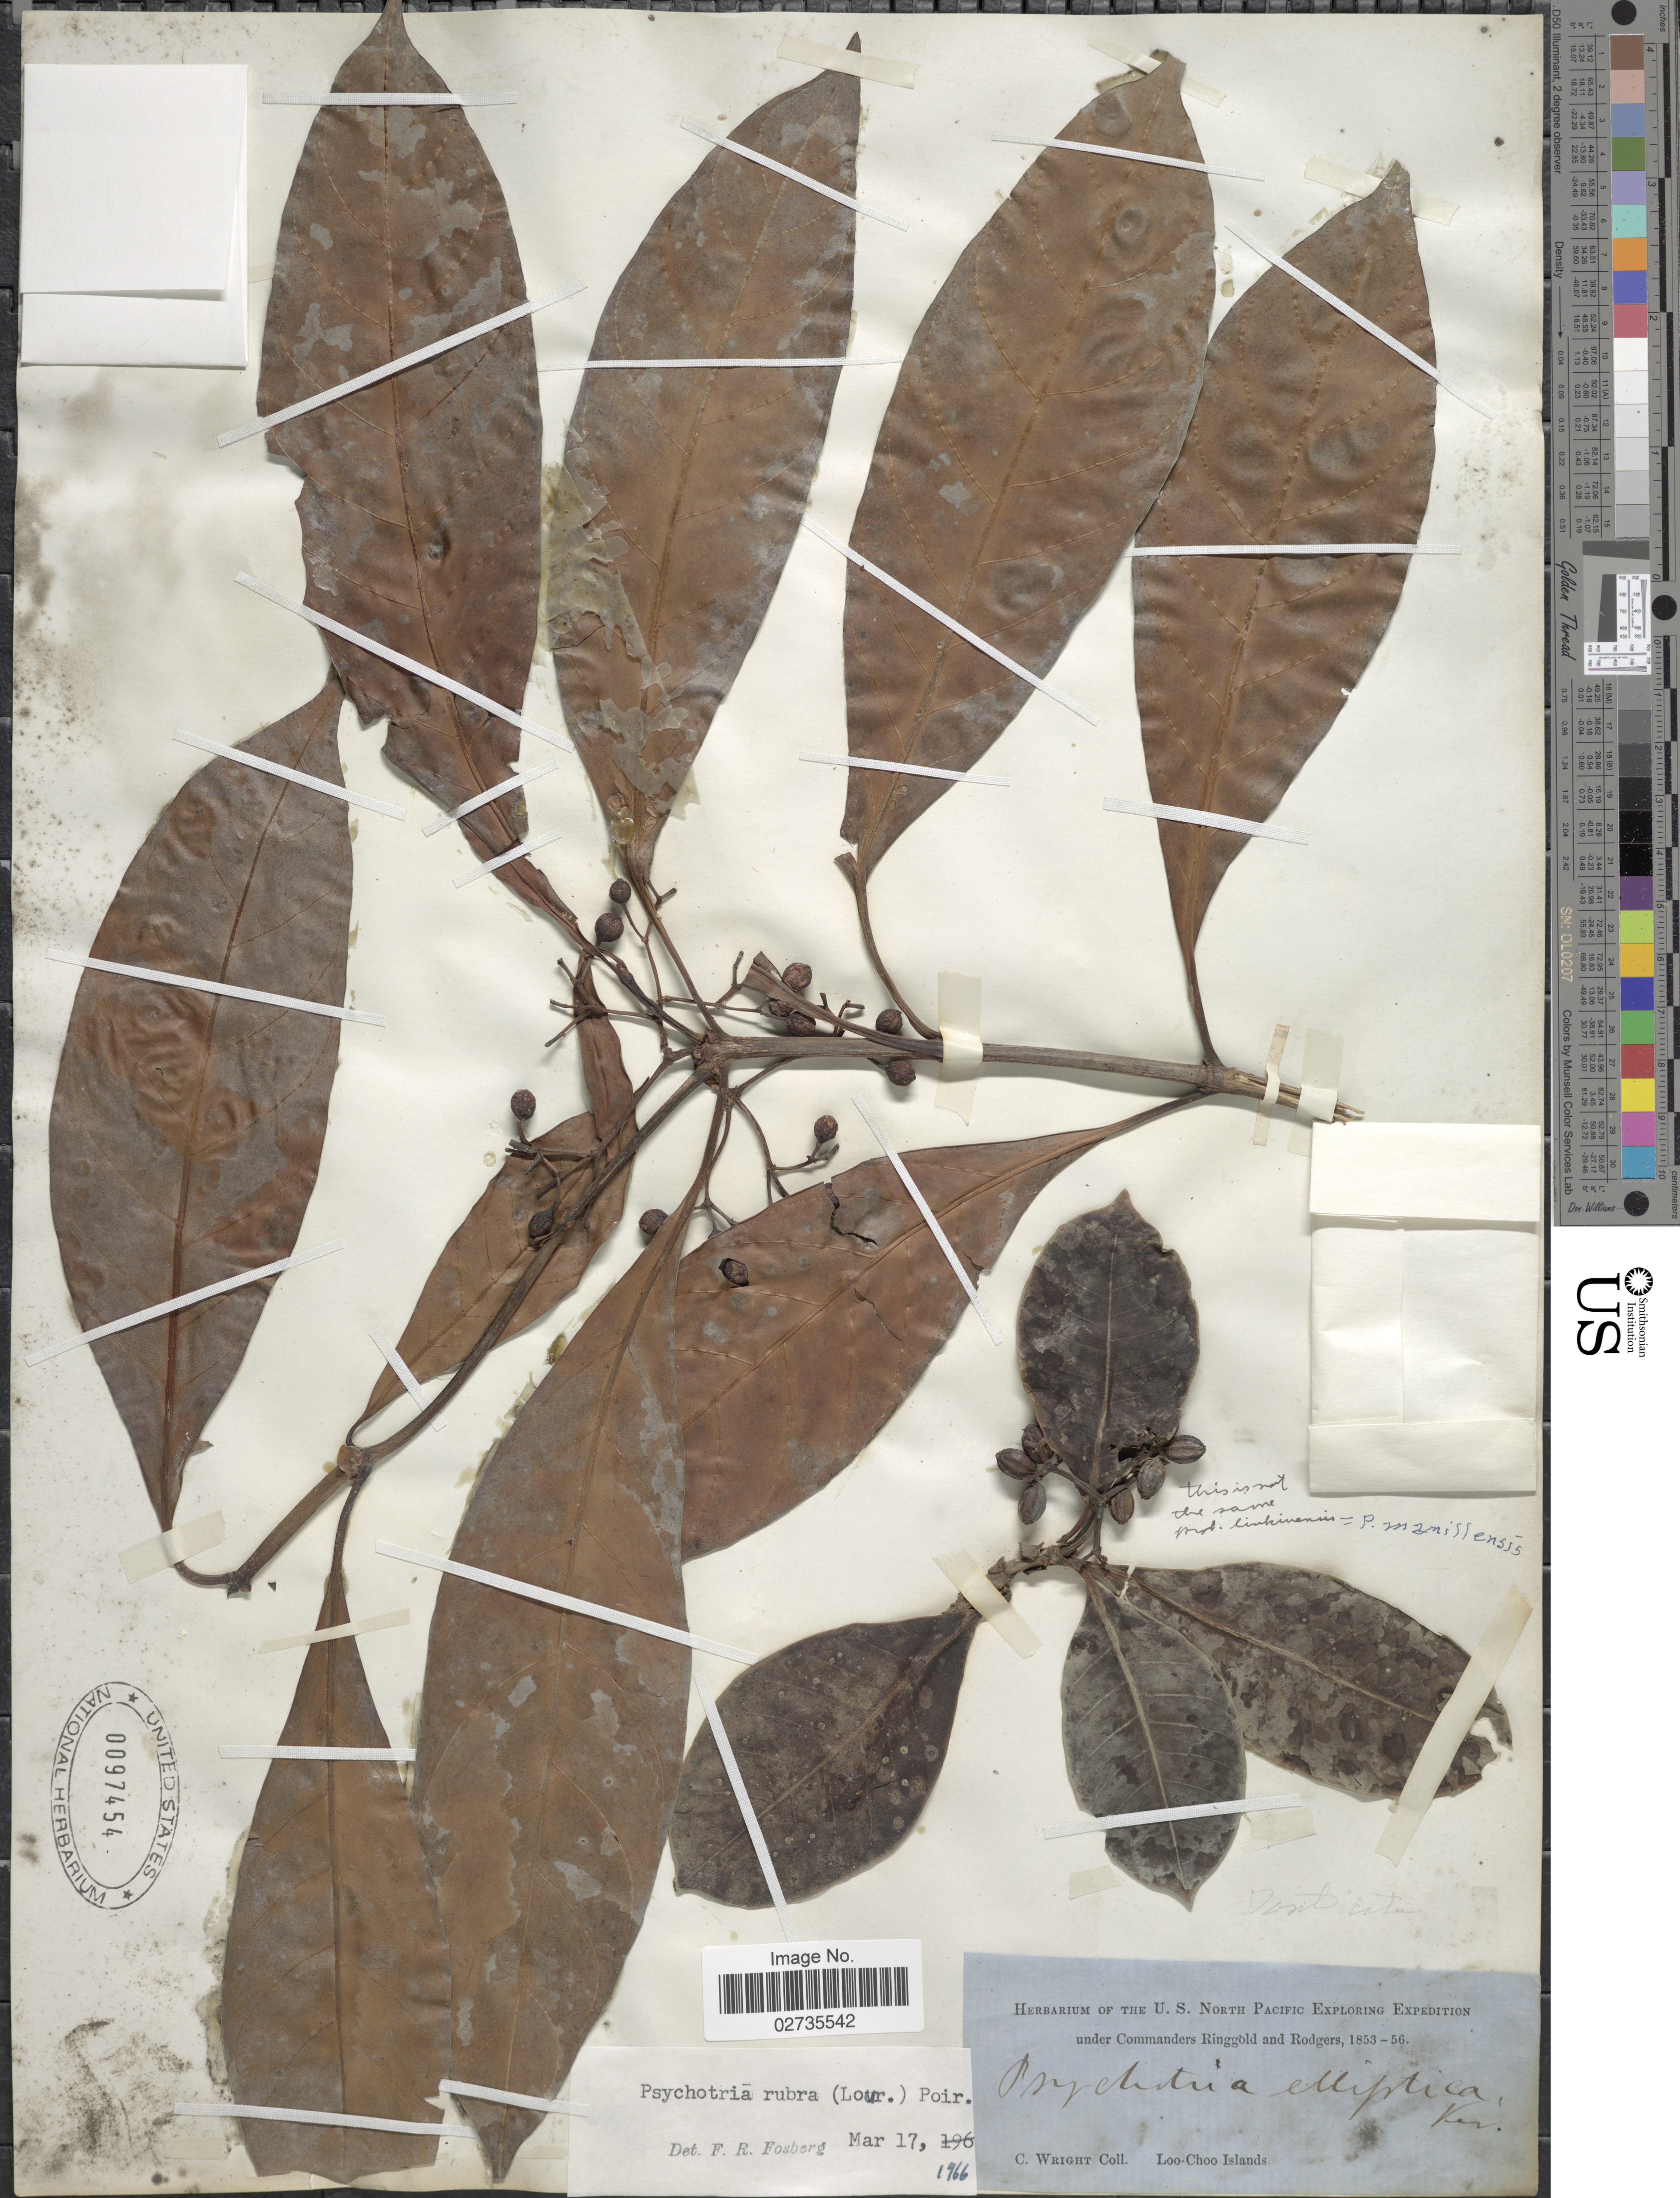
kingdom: Plantae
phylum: Tracheophyta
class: Magnoliopsida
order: Gentianales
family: Rubiaceae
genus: Psychotria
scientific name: Psychotria rubra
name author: (Lour.) Poir.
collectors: C. Wright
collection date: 1853/1856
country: Japan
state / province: Okinawa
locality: Loo-Choo Islands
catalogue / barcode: US 97454